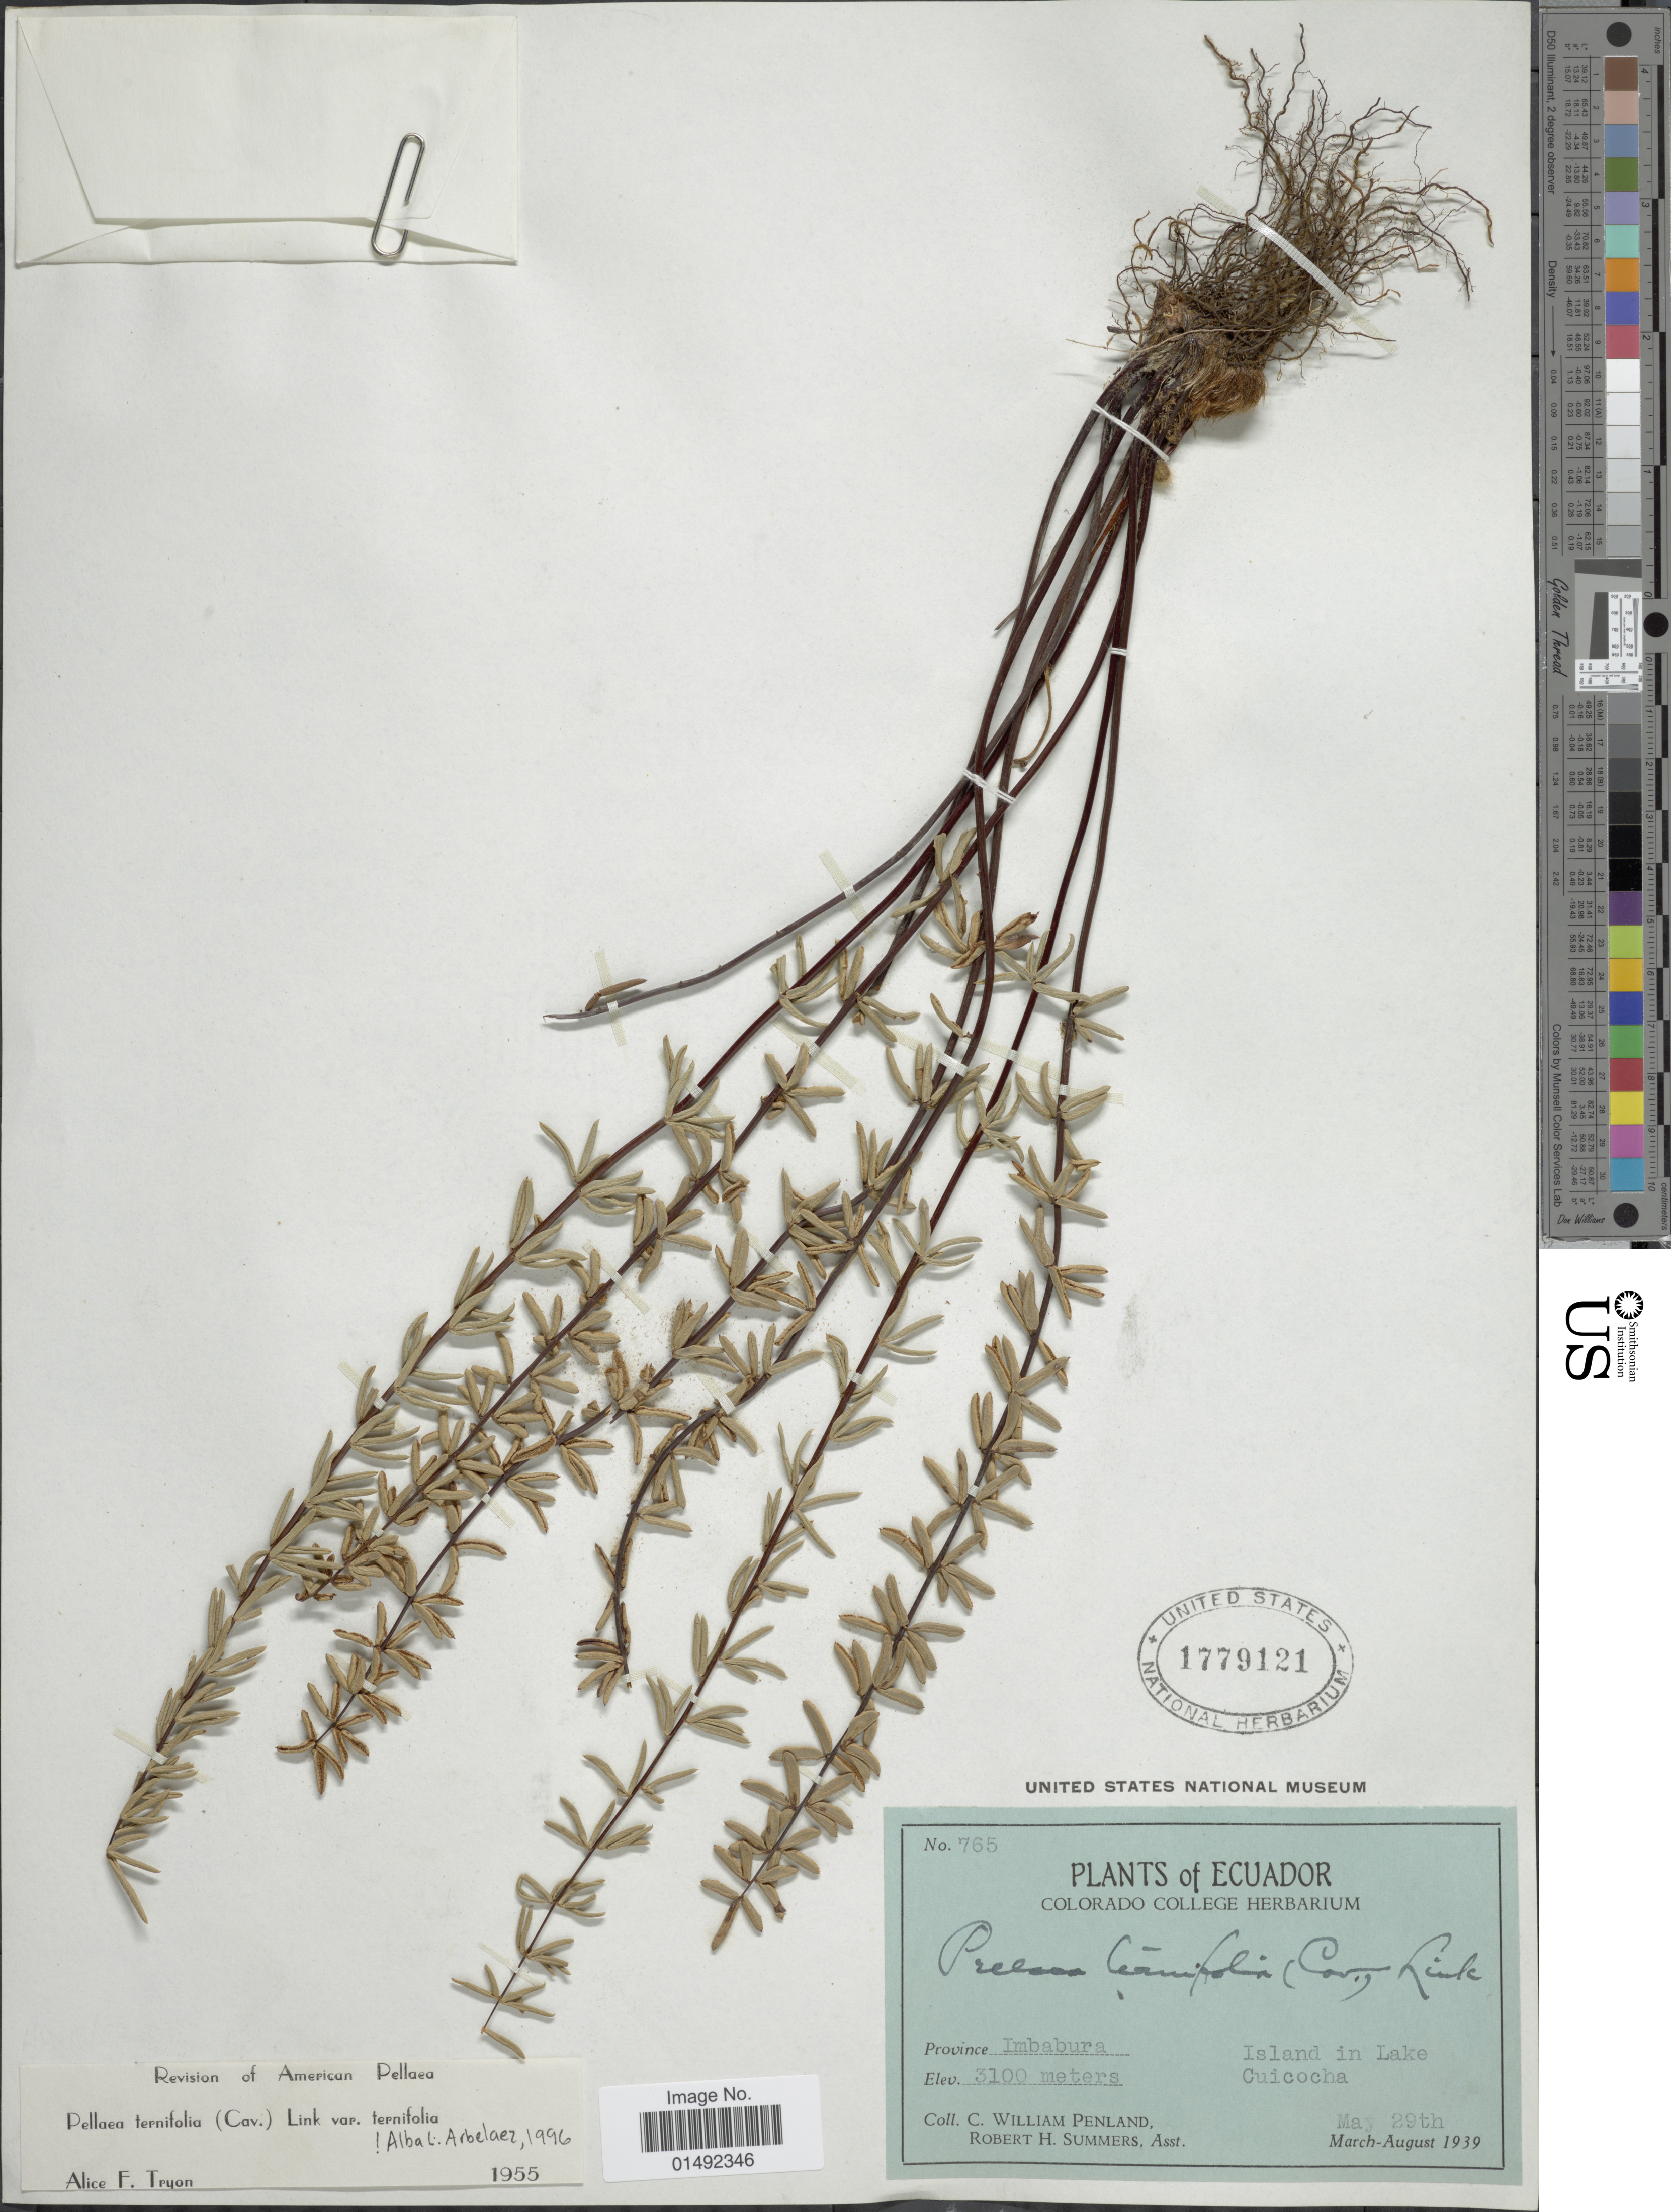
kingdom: Plantae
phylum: Tracheophyta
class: Polypodiopsida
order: Polypodiales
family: Pteridaceae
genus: Pellaea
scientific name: Pellaea ternifolia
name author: (Cav.) Link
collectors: C. W. Penland & R. Summers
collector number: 765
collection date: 1939-05-29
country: Ecuador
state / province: Imbabura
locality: Island in Lake Cuicocha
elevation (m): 3100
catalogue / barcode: US 1779121